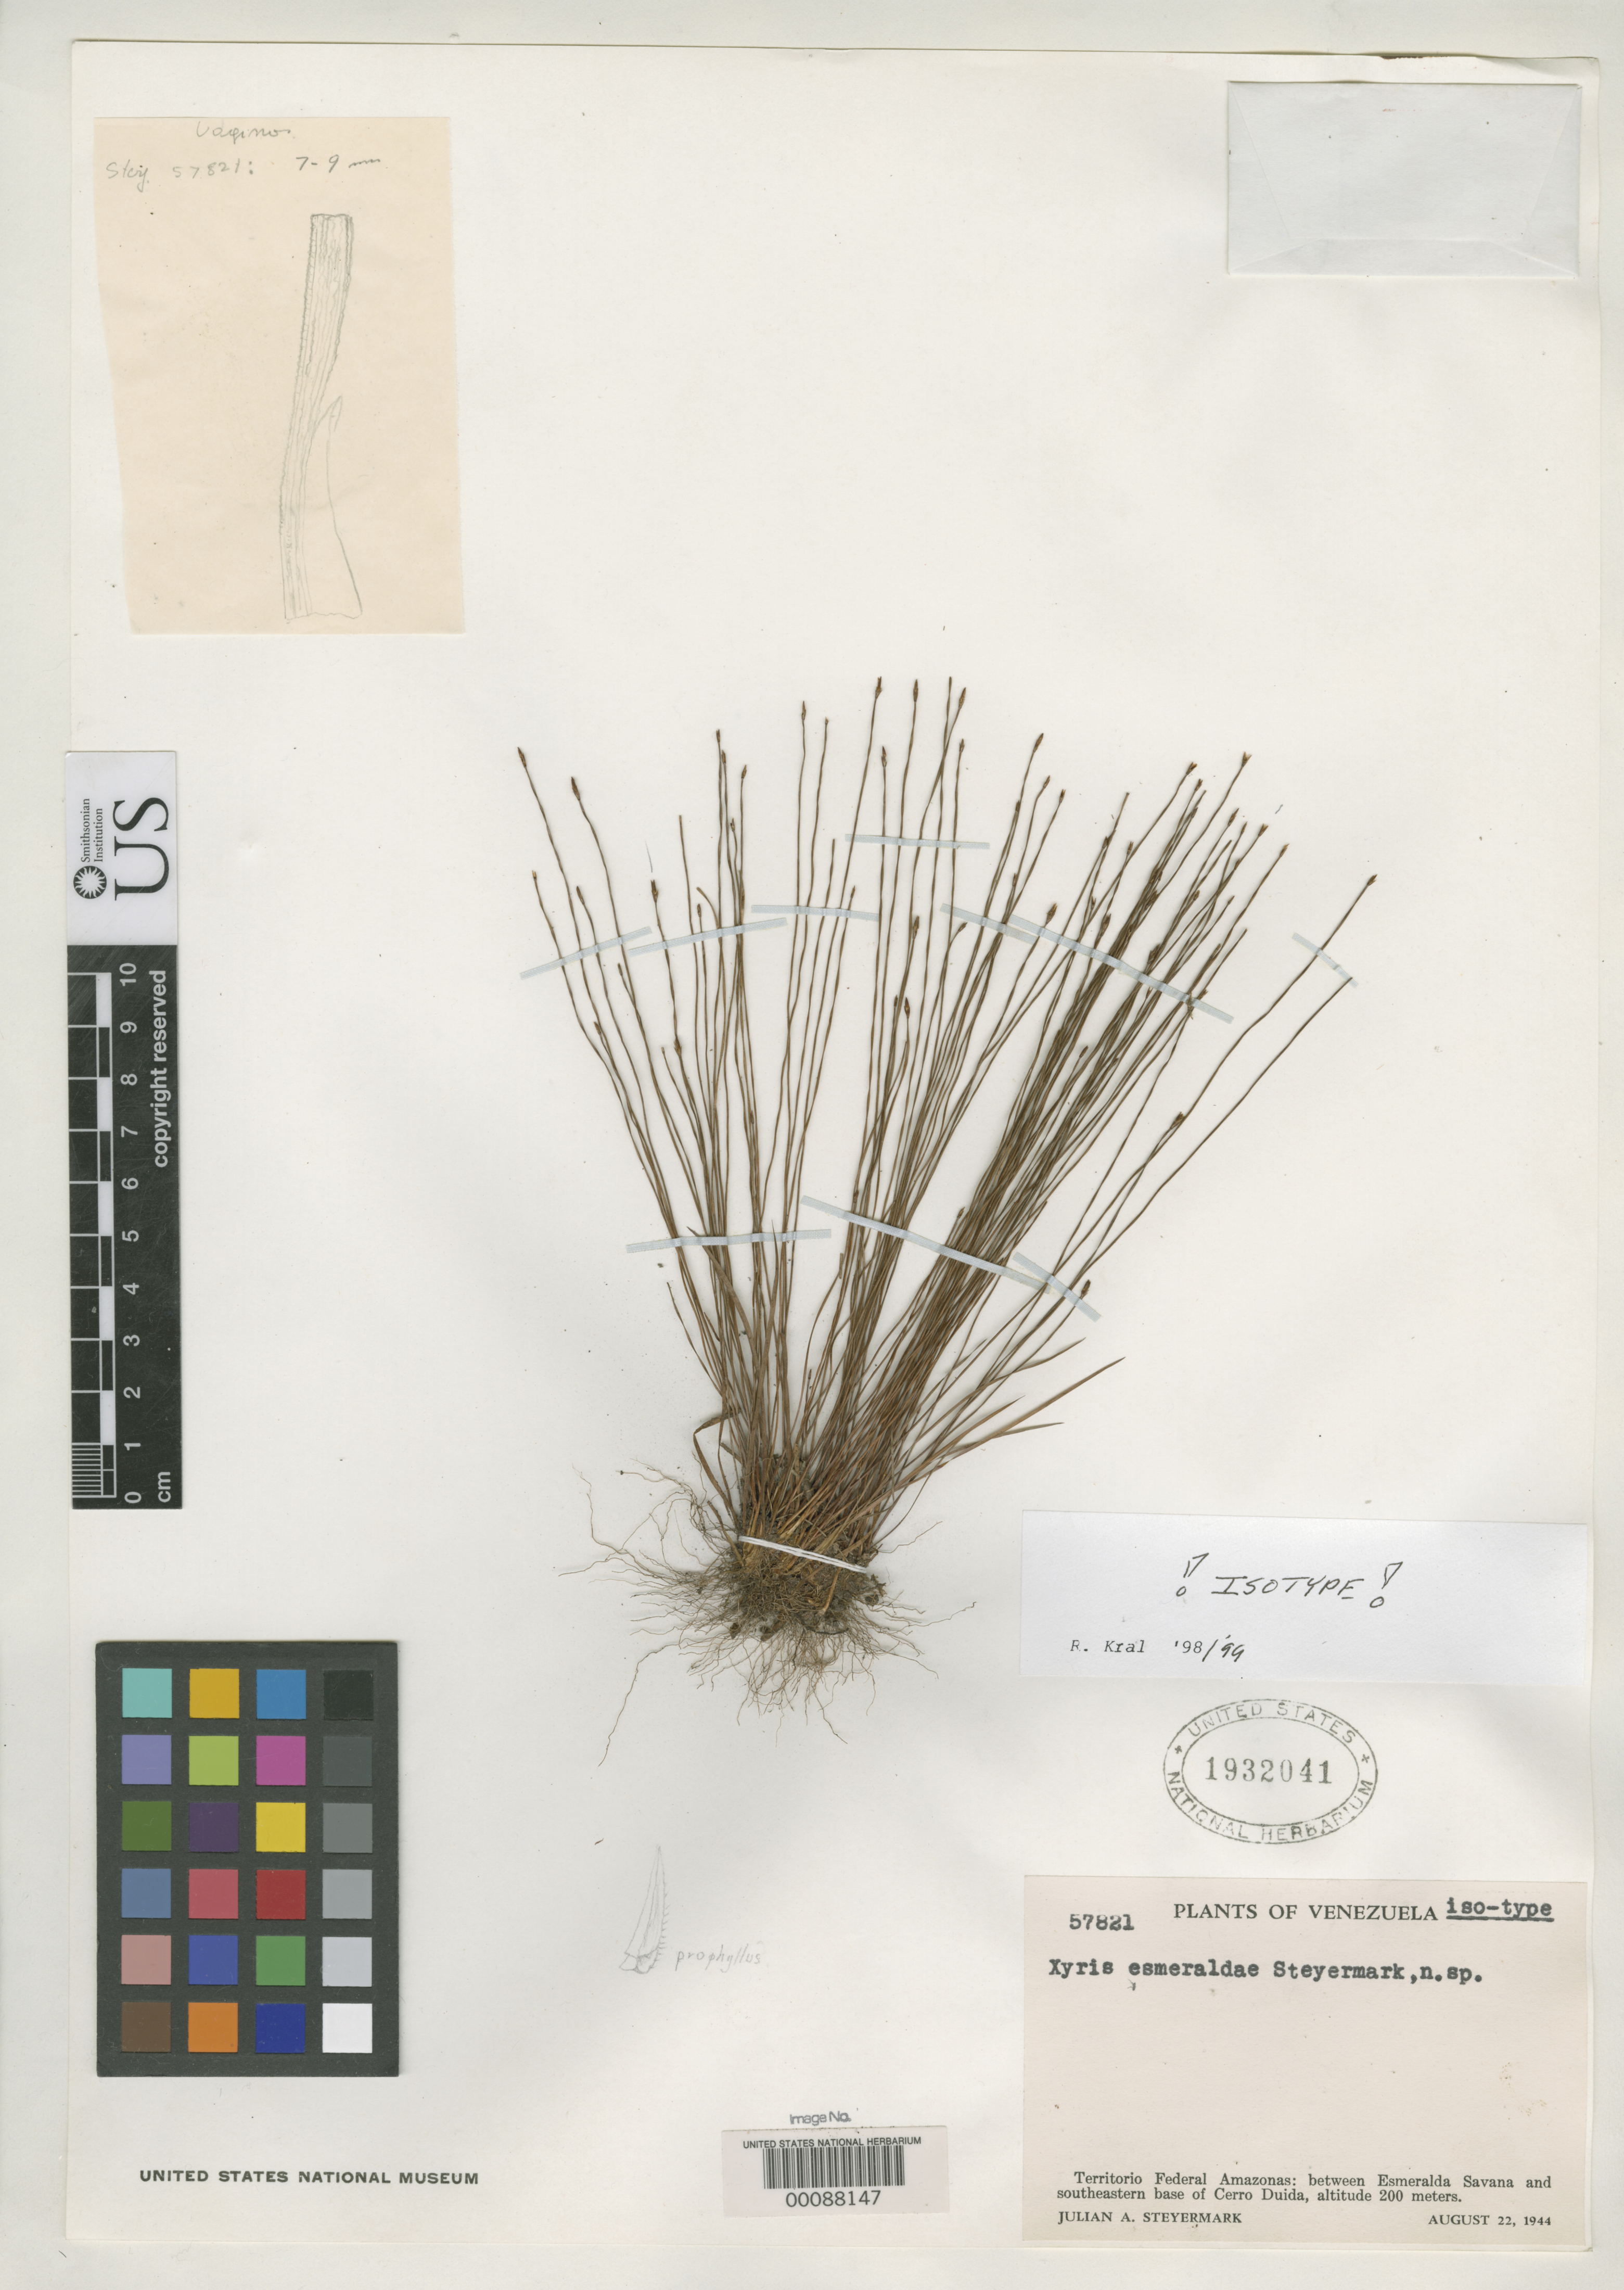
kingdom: Plantae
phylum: Tracheophyta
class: Liliopsida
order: Poales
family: Xyridaceae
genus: Xyris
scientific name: Xyris esmeraldae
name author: Steyerm.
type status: Isotype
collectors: J. Steyermark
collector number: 57821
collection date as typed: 22 Aug 1944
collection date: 1944-08-22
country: Venezuela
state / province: Amazonas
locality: Between Esmeralda Savana and Cerro Duida.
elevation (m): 200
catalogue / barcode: US 1932041